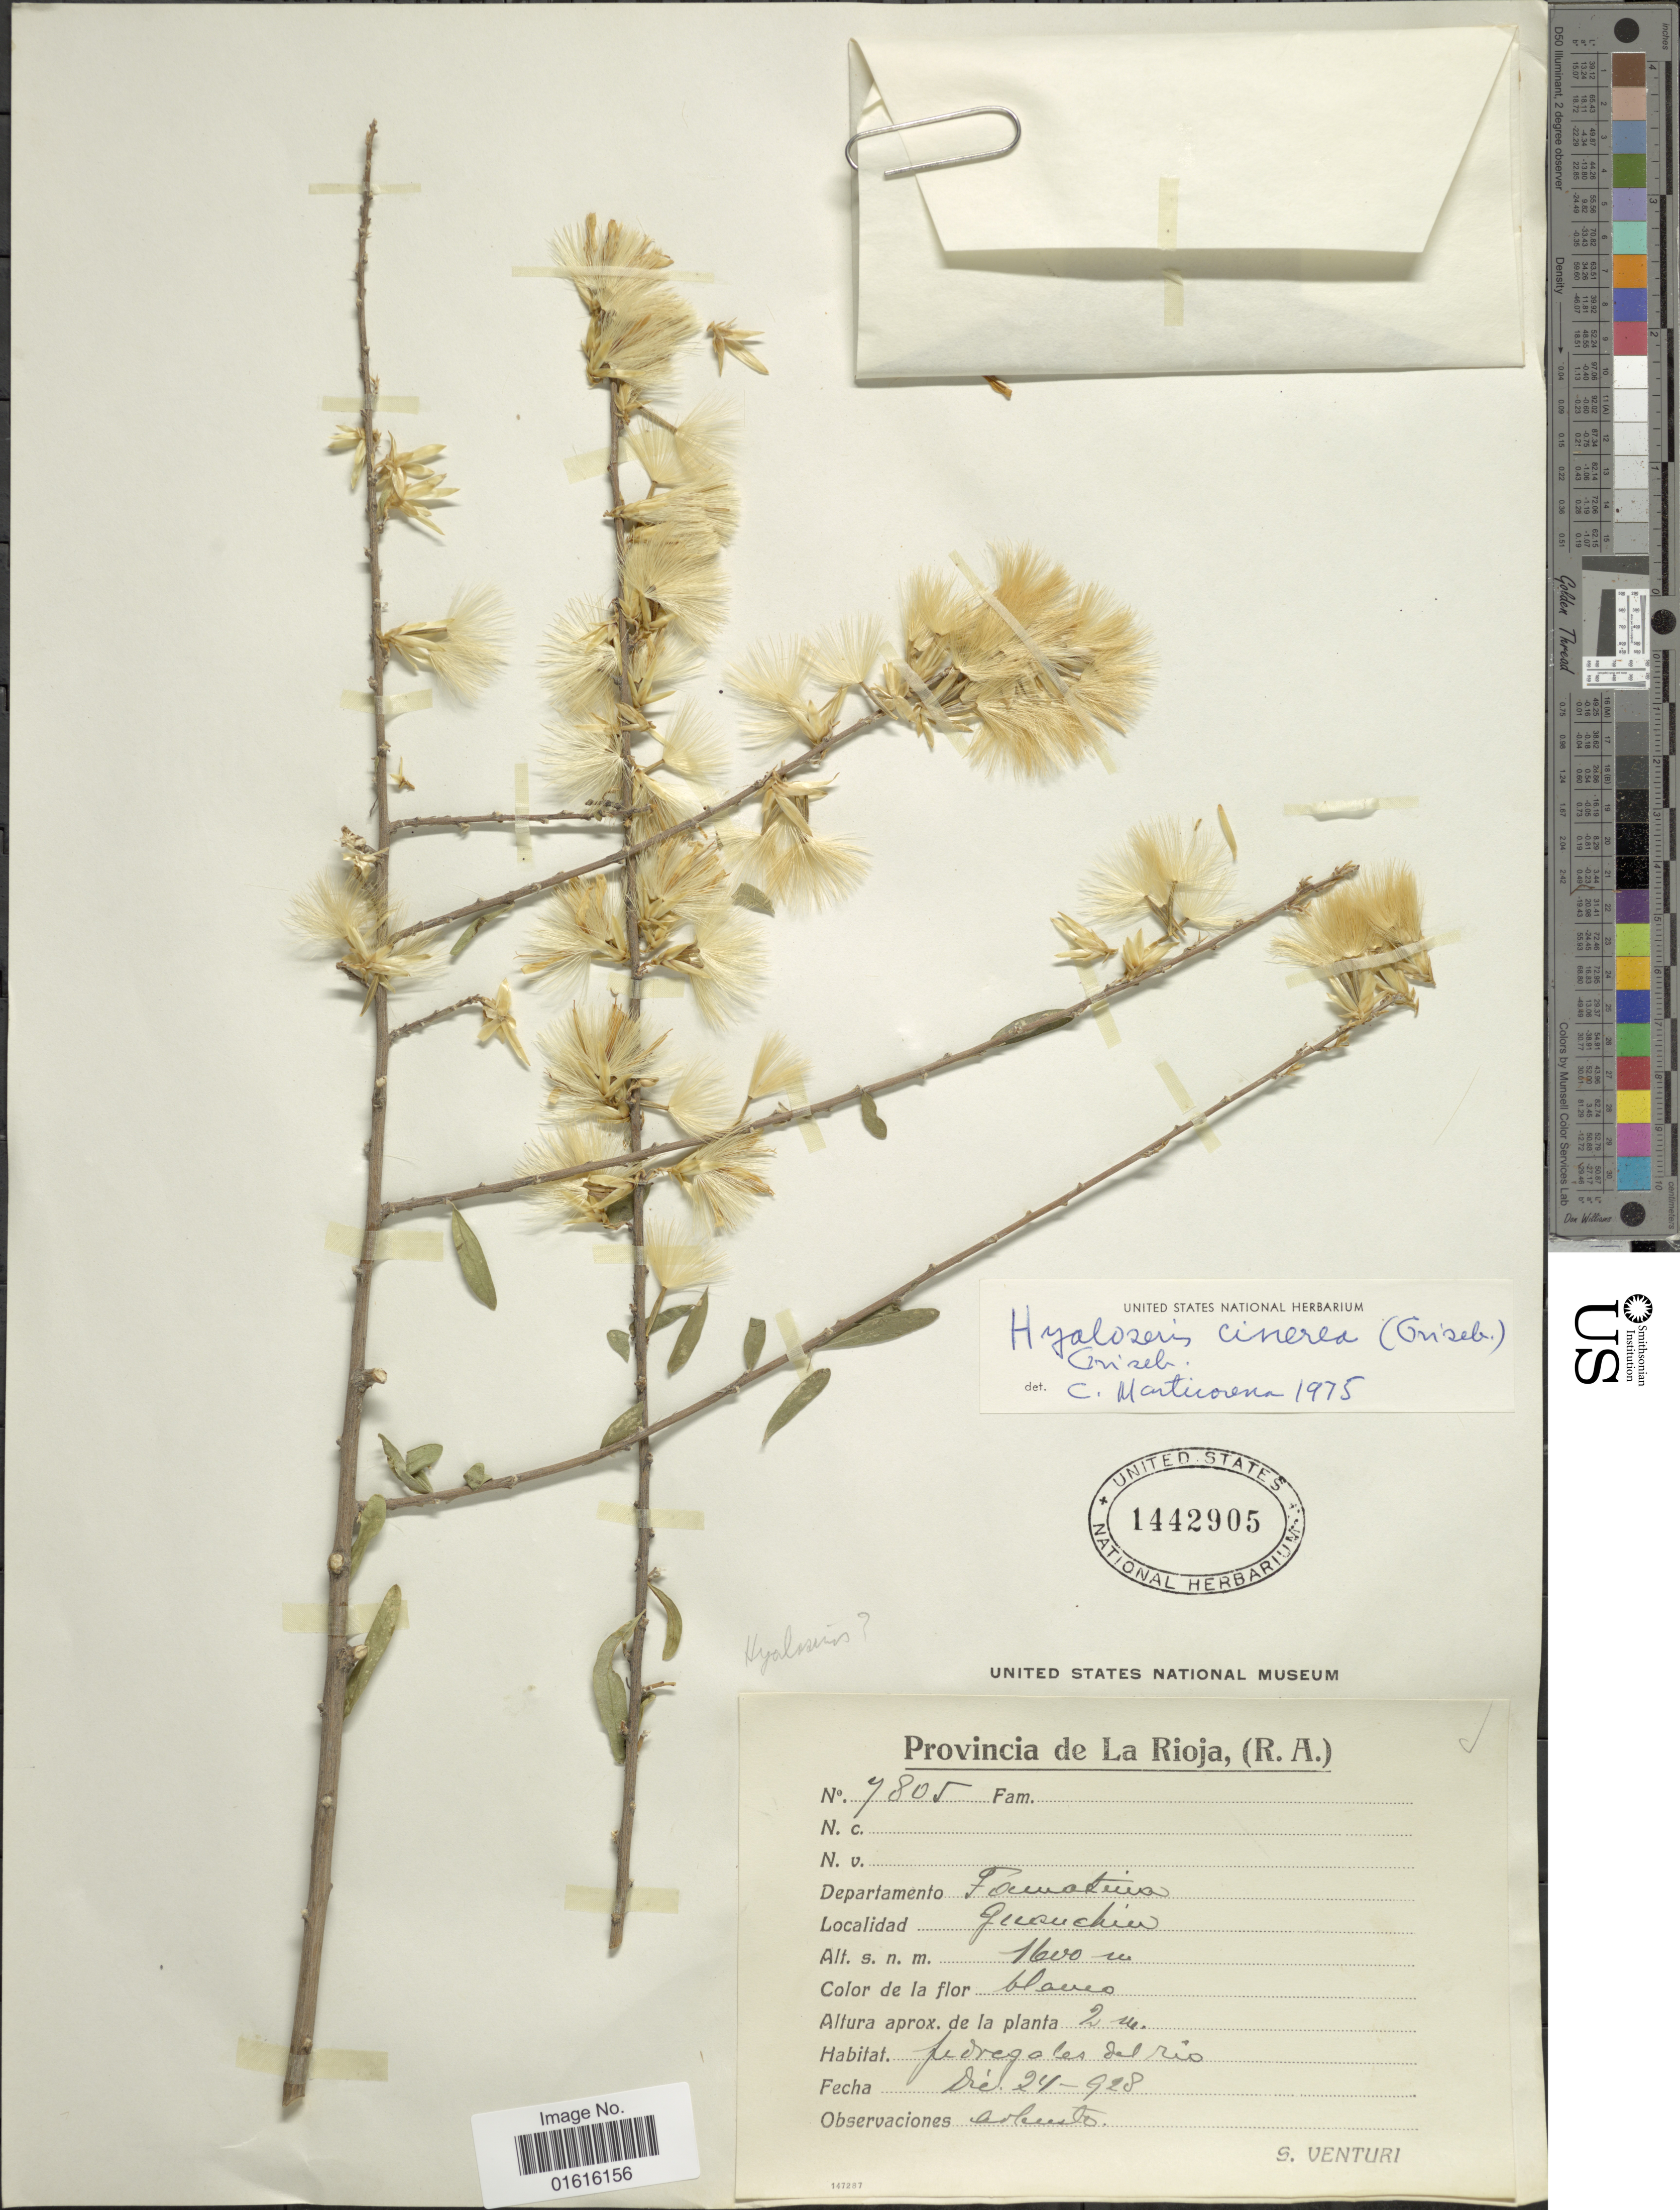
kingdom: Plantae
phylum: Tracheophyta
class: Magnoliopsida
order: Asterales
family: Asteraceae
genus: Hyaloseris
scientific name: Hyaloseris cinerea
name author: (Griseb.) Griseb.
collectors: S. Venturi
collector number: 7805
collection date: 1928-12-24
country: Argentina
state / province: La Rioja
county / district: Famatina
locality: Guanchin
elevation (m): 1600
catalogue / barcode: US 1442905